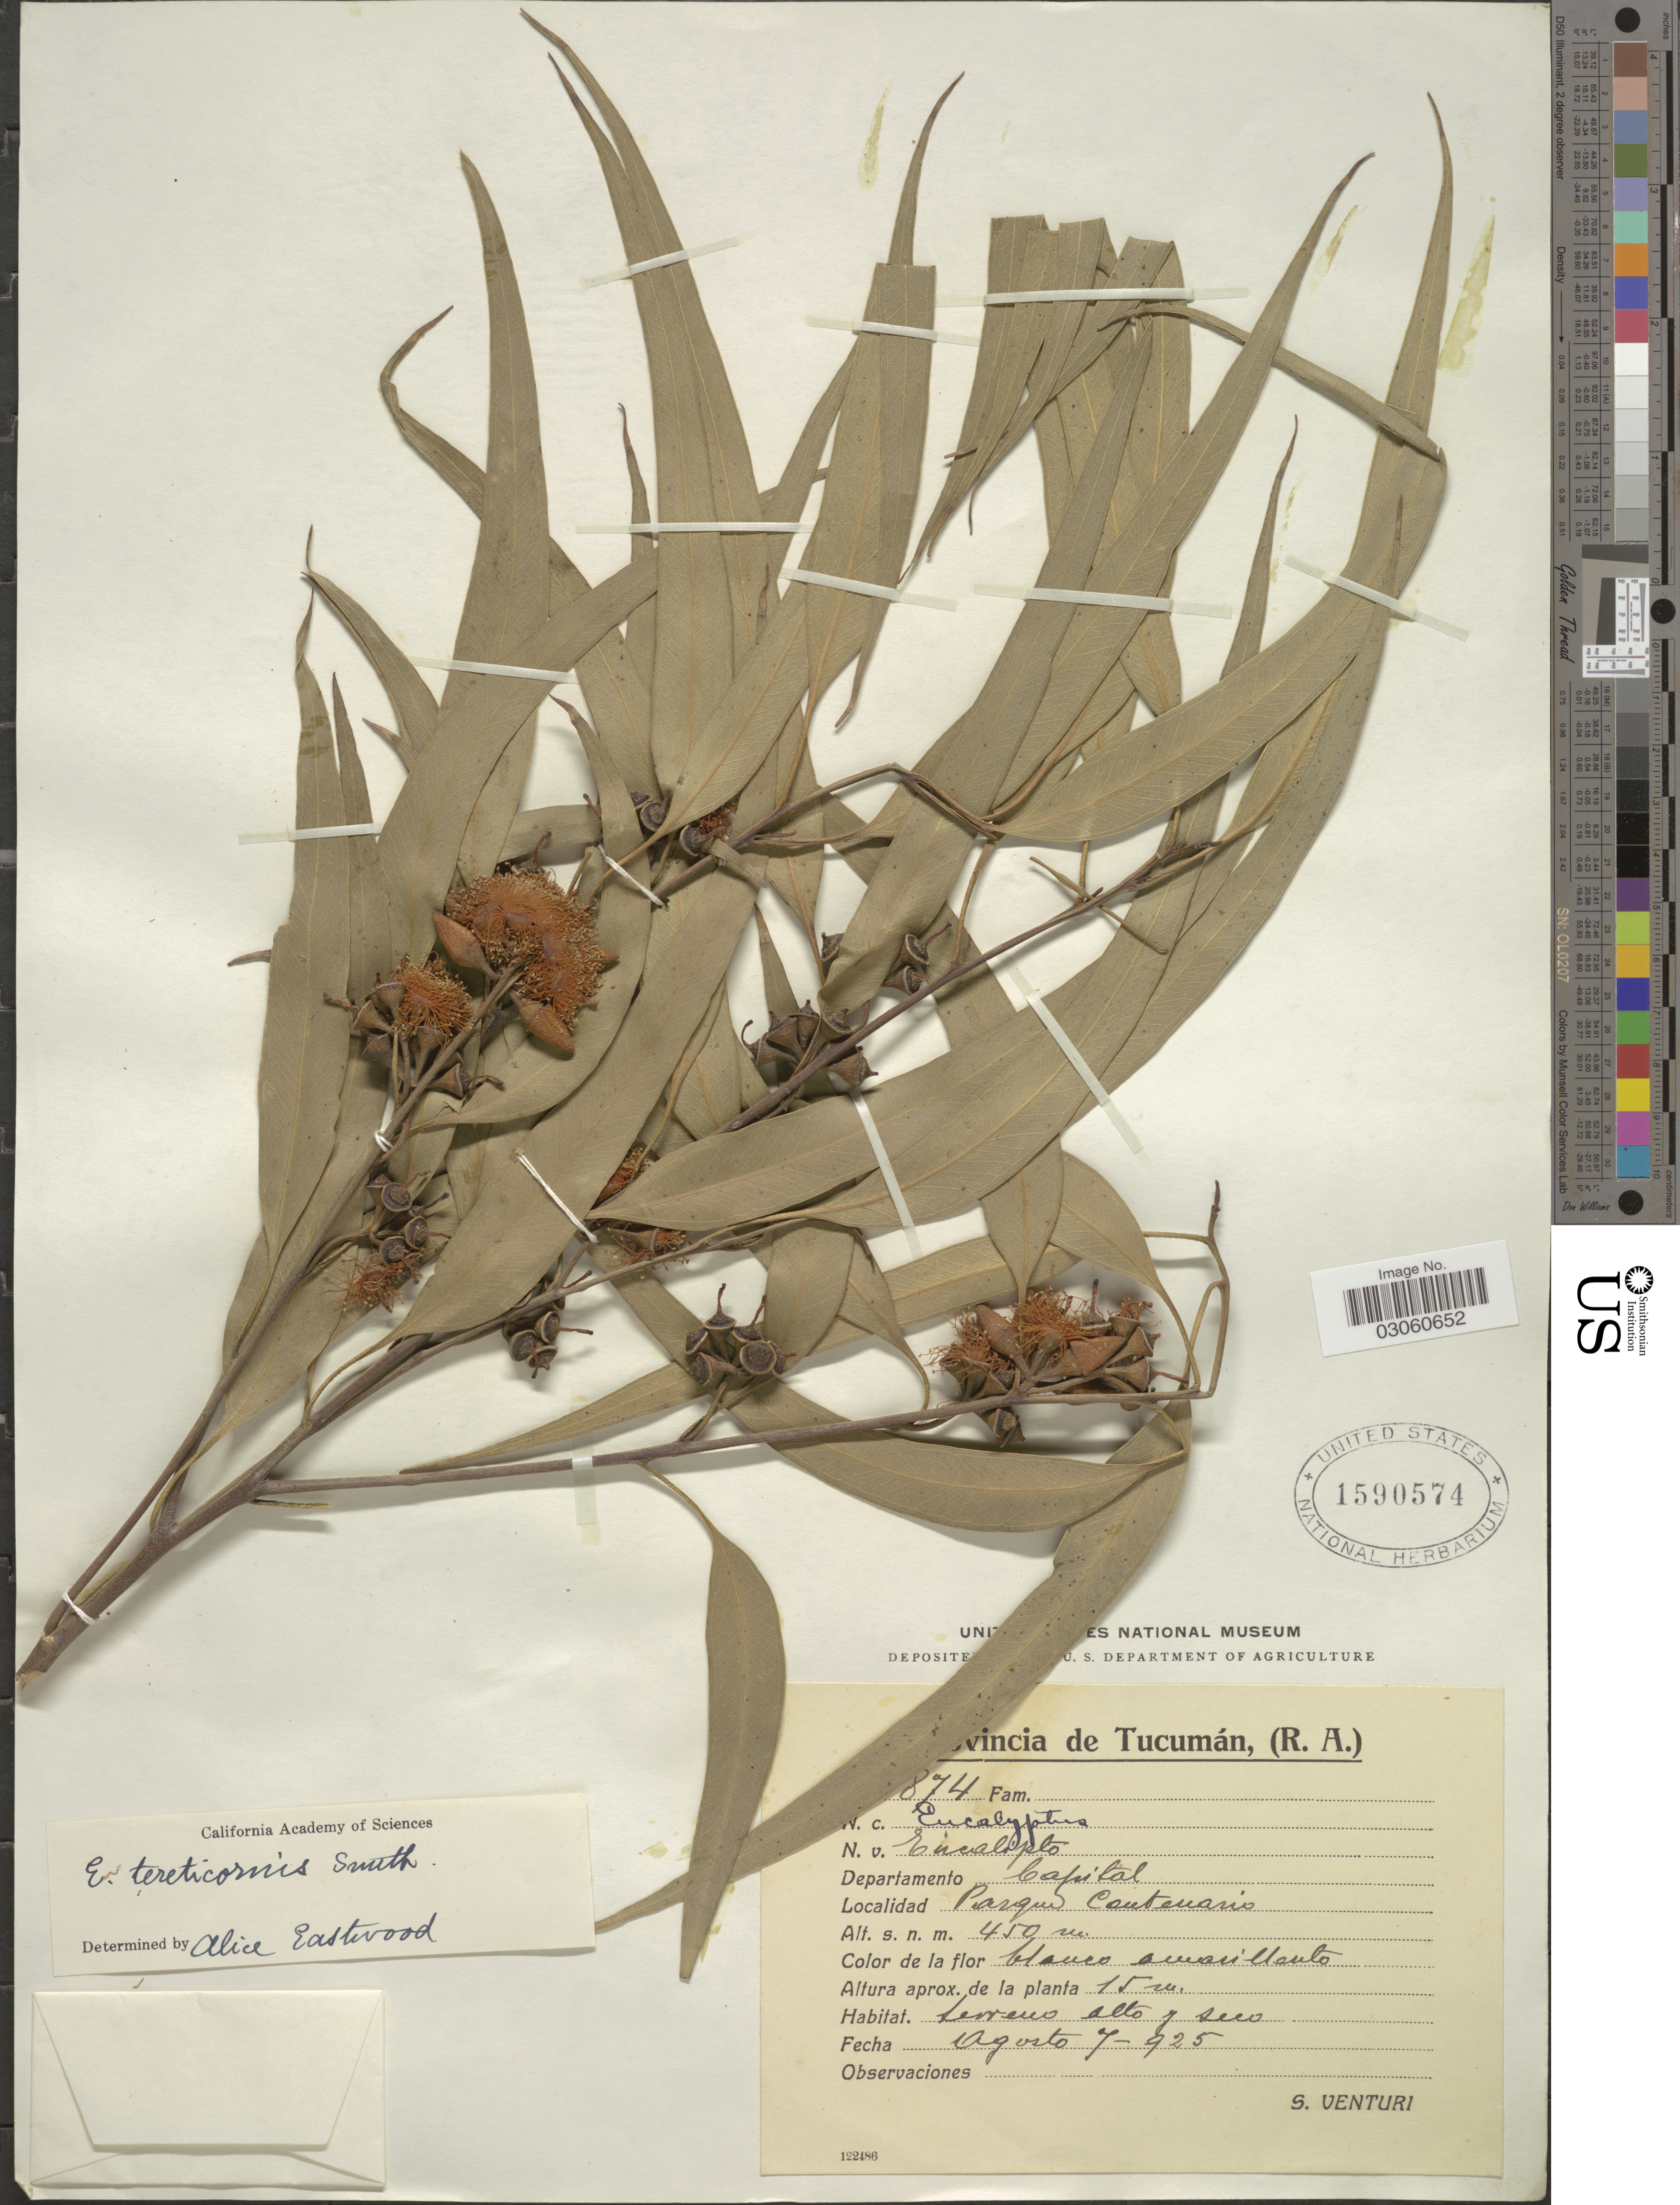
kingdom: Plantae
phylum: Tracheophyta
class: Magnoliopsida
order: Myrtales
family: Myrtaceae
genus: Eucalyptus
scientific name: Eucalyptus tereticornis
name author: Sm.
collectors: S. Venturi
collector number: !874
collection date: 1925-08-07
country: Argentina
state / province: Tucuman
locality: Departamento Capital, Parque Centenario.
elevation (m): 450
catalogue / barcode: US 1590574